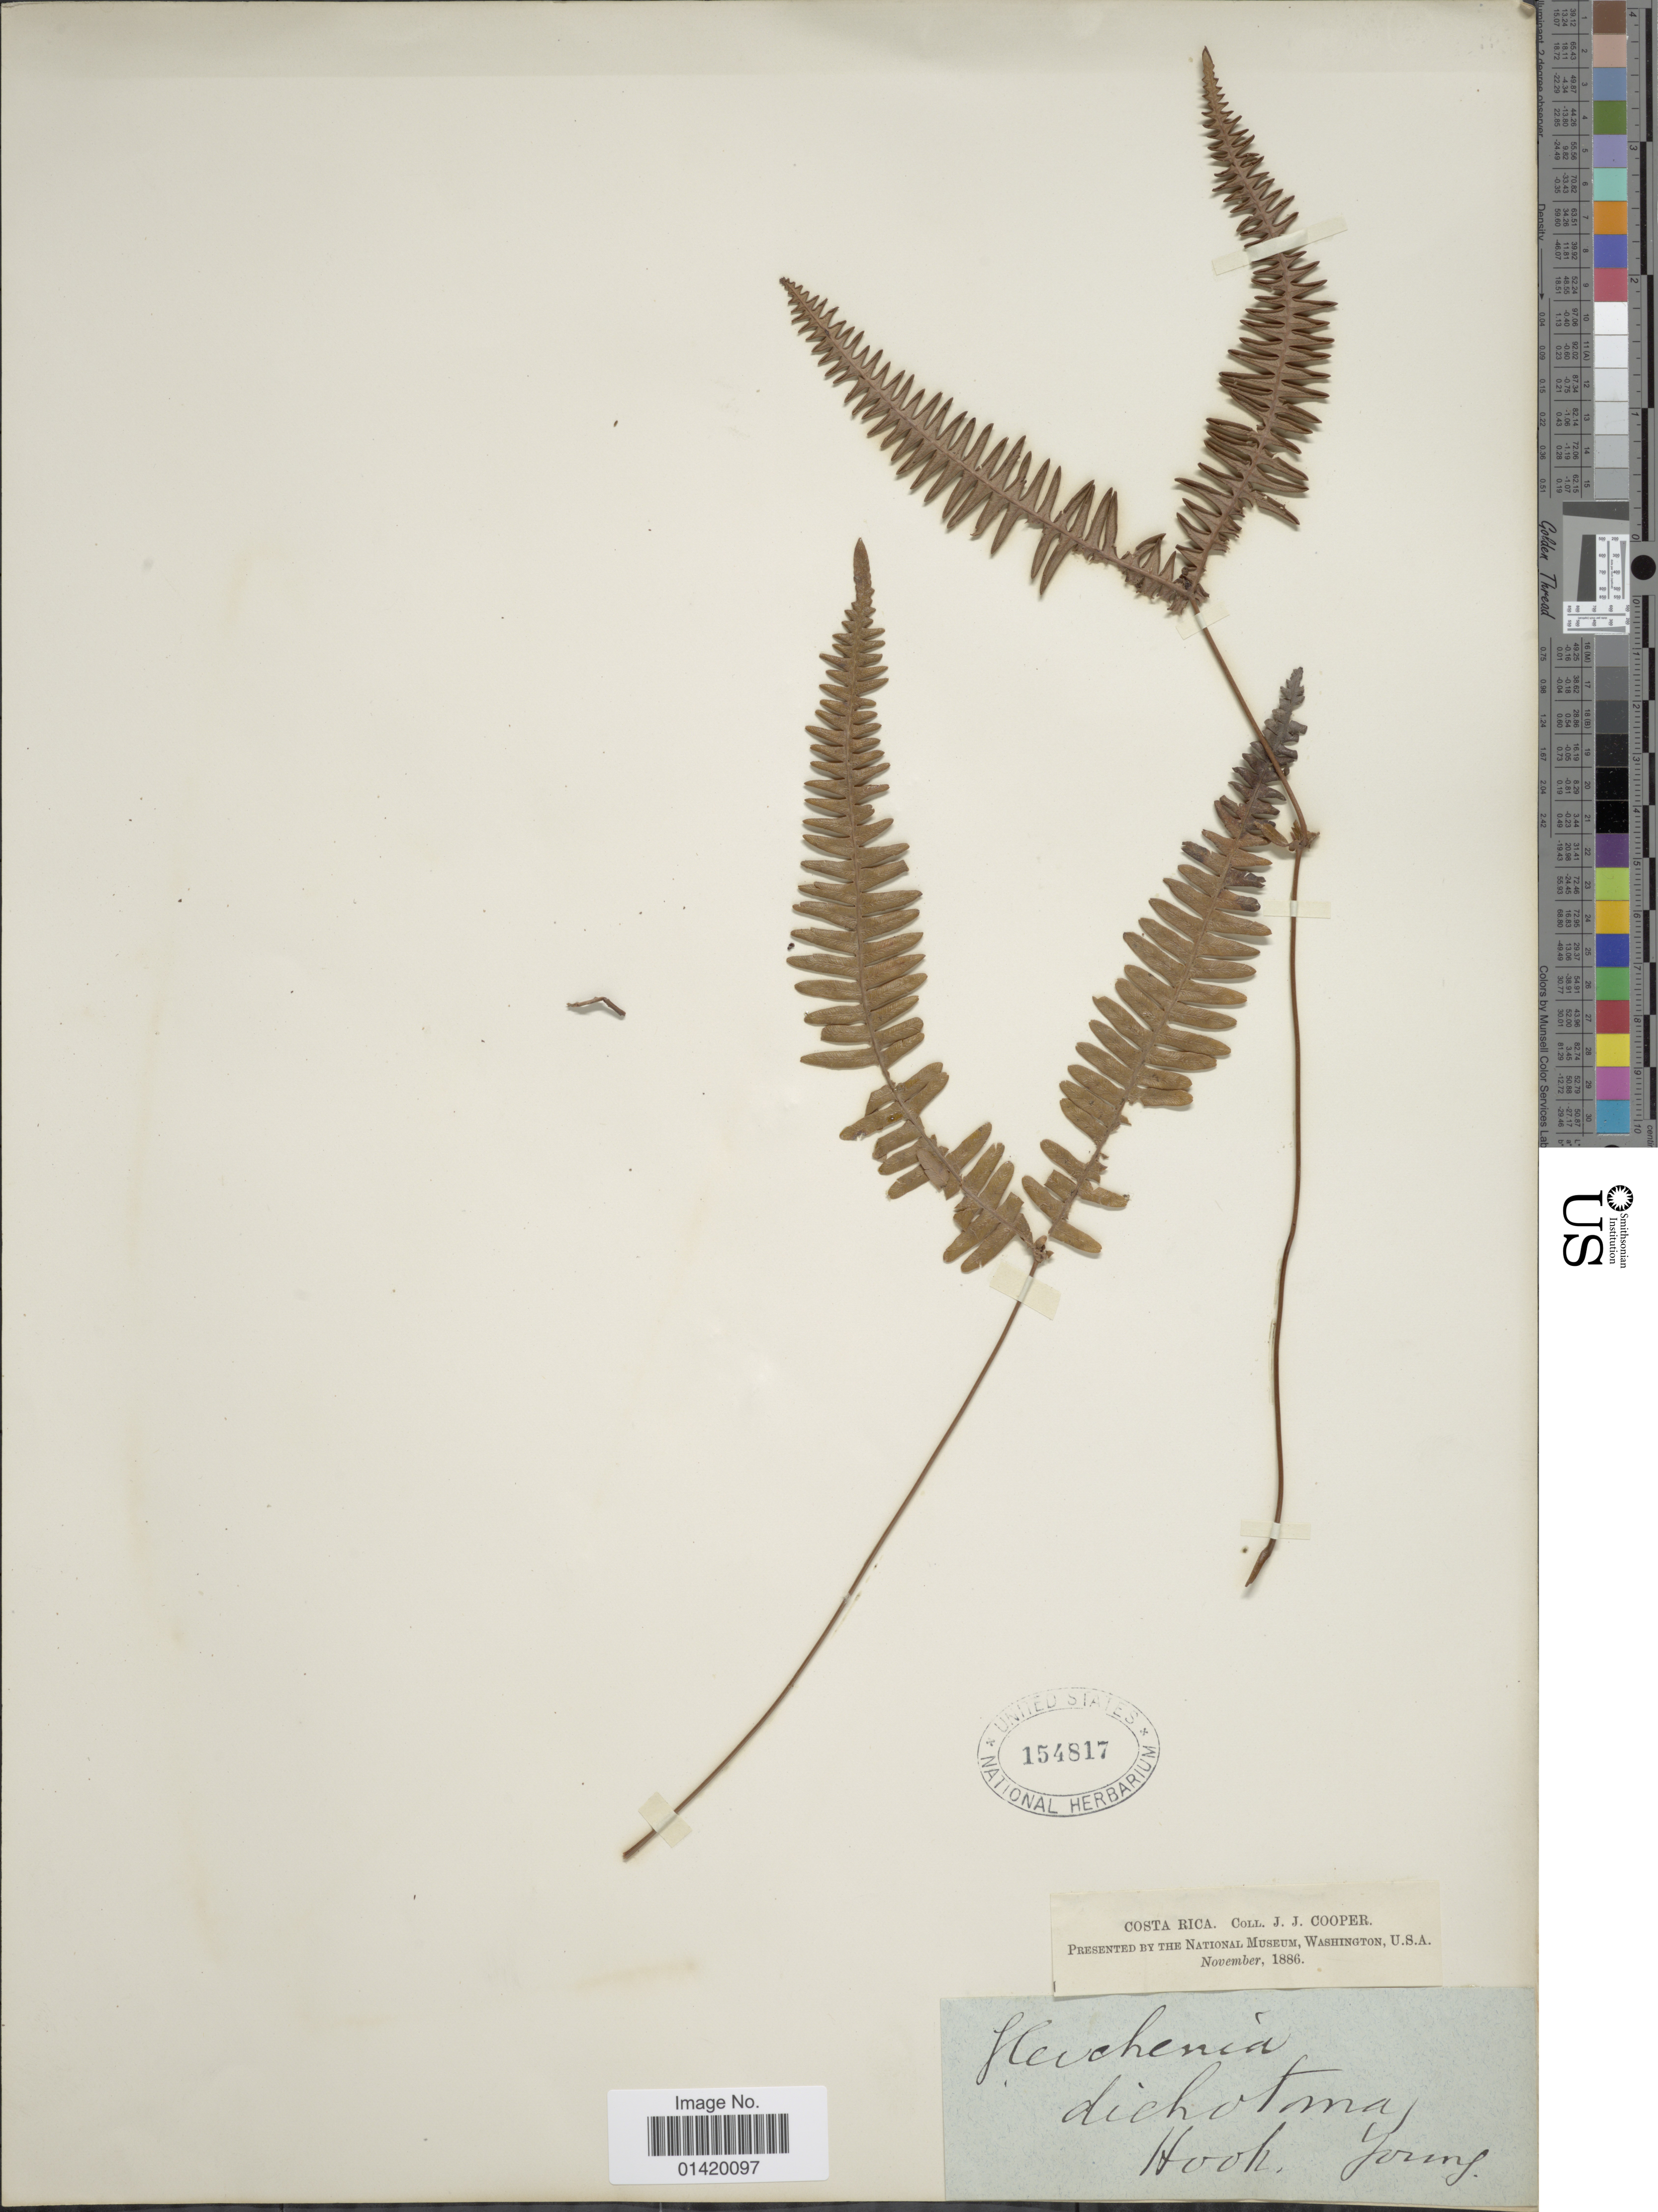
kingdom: Plantae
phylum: Tracheophyta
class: Polypodiopsida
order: Gleicheniales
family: Gleicheniaceae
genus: Dicranopteris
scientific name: Dicranopteris flexuosa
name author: (Schrad.) Underw.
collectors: J. J. Cooper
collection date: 1886-11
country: Costa Rica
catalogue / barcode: US 154817